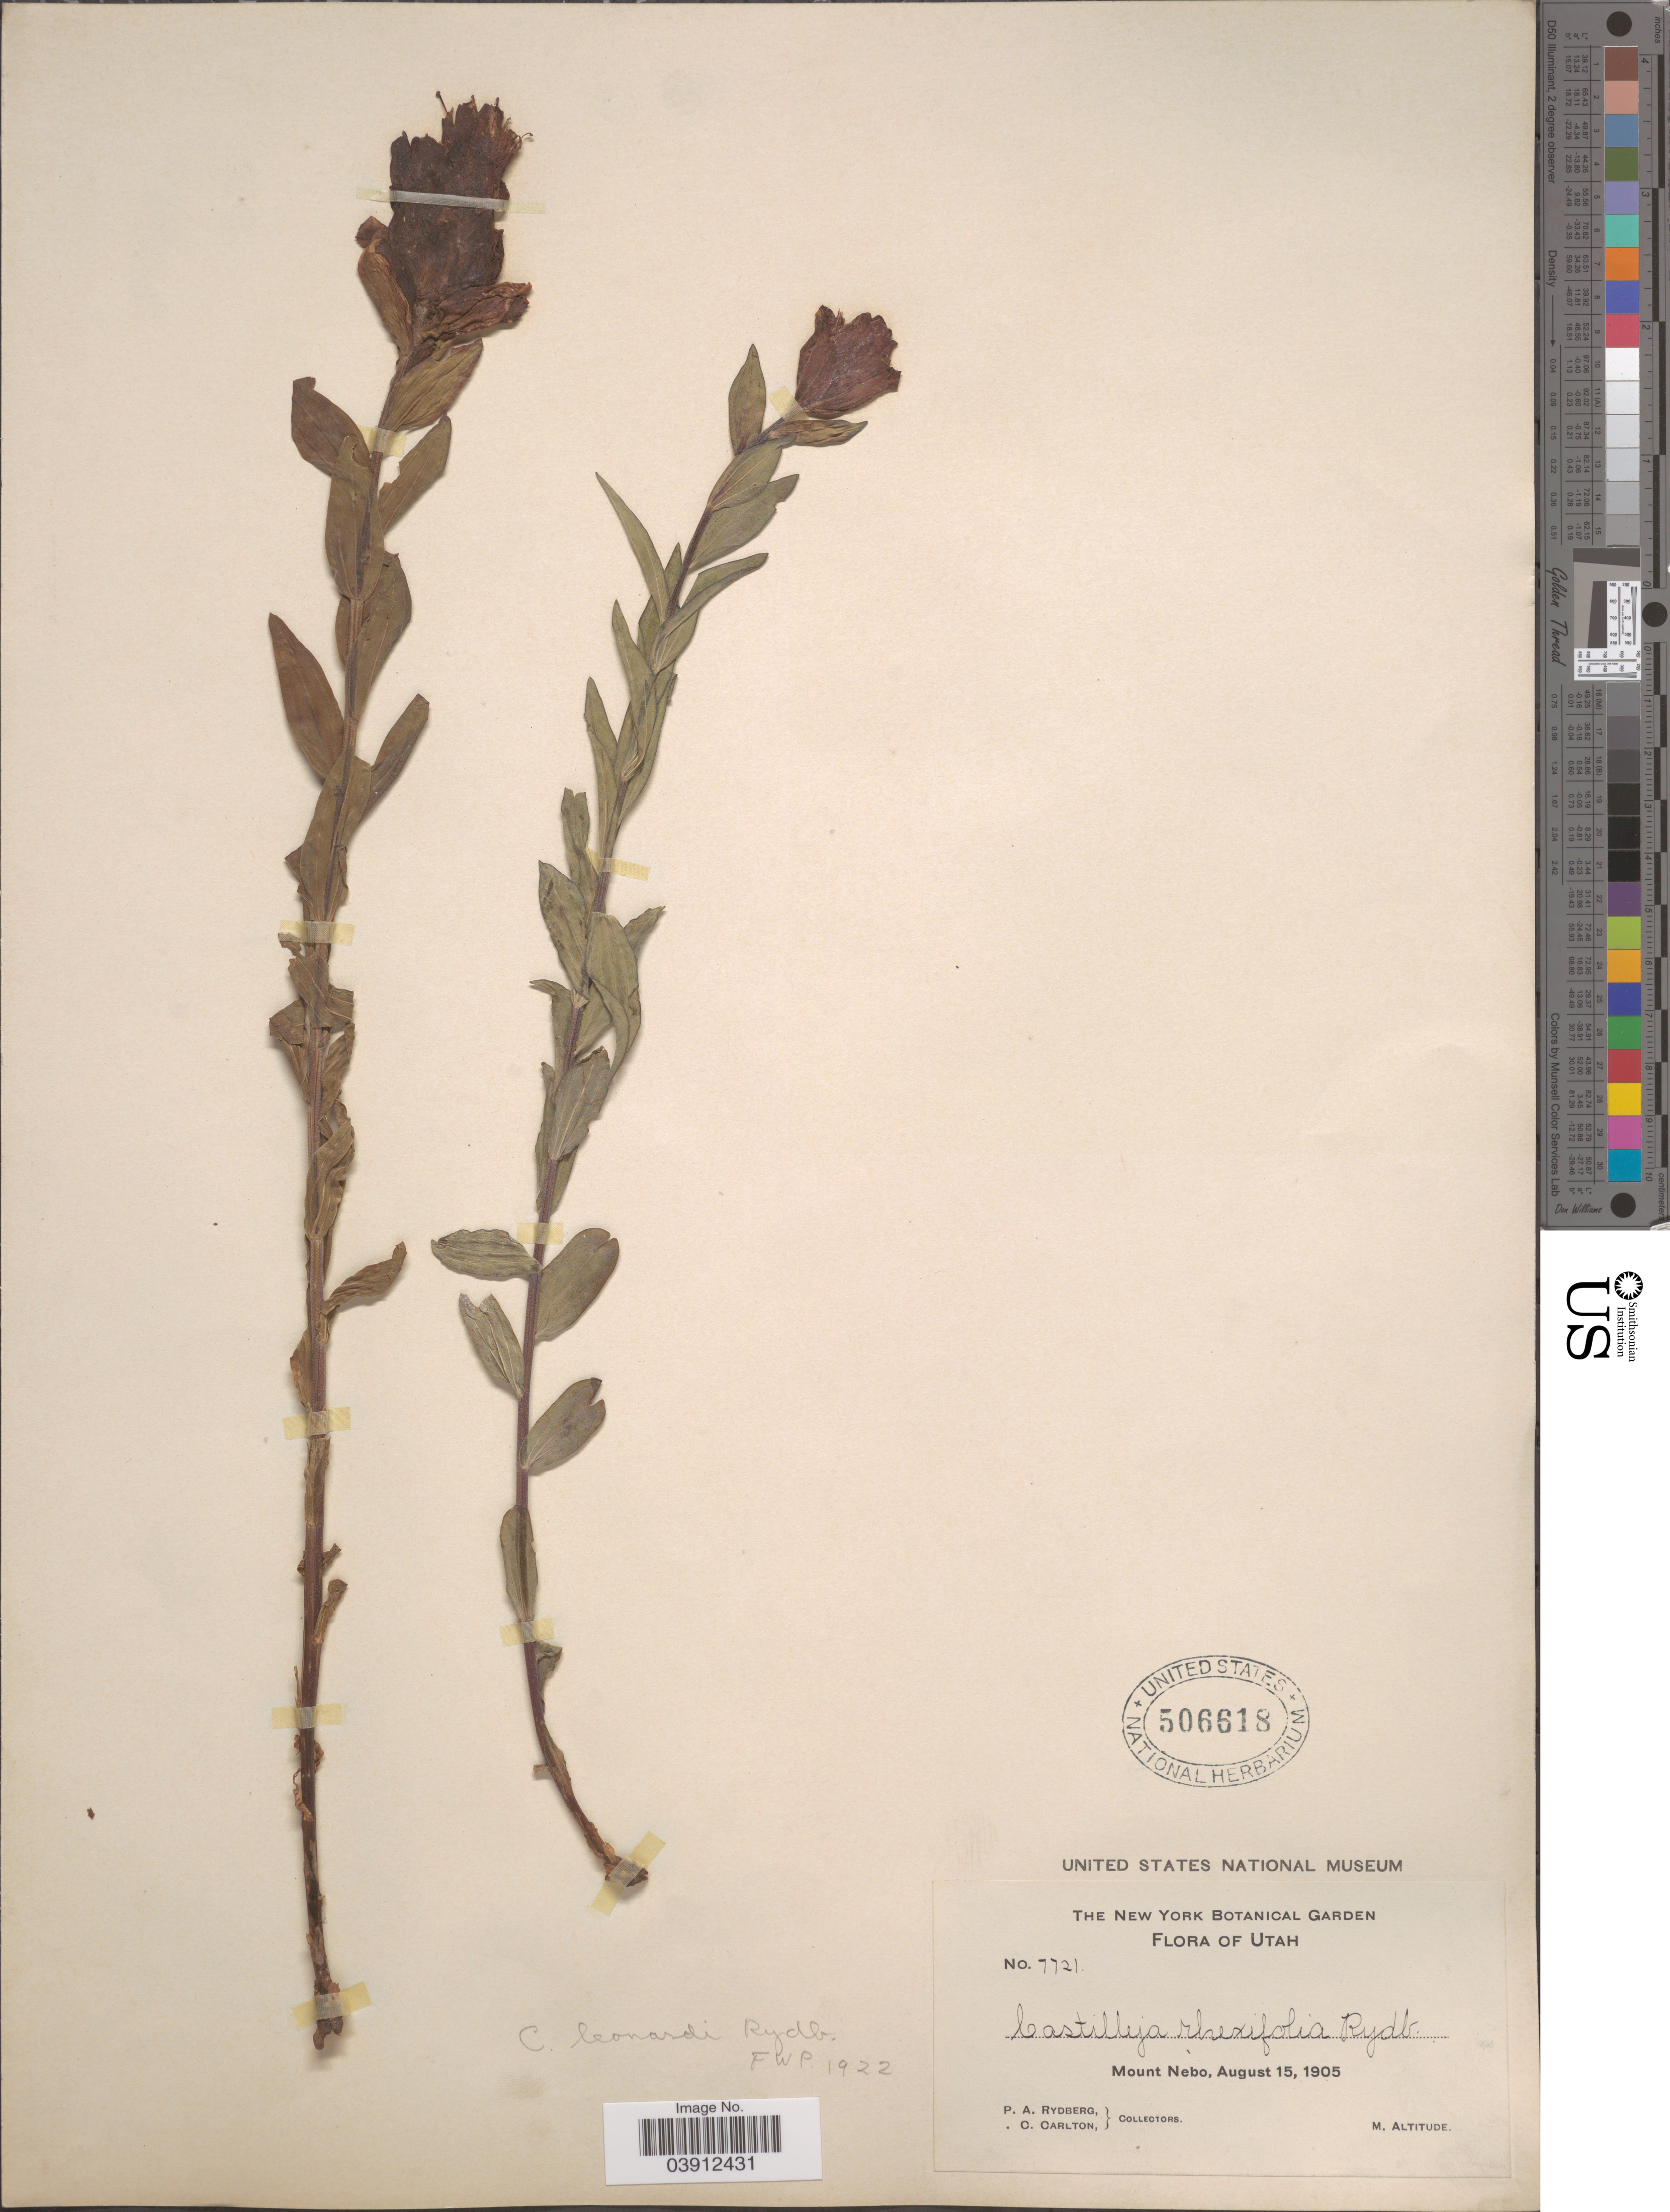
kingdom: Plantae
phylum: Tracheophyta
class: Magnoliopsida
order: Lamiales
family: Orobanchaceae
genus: Castilleja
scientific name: Castilleja leonardii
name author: Rydb.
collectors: P. A. Rydberg & C. Carlton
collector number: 7721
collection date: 1905-08-15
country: United States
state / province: Utah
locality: Mount Nebo.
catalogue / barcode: US 506618